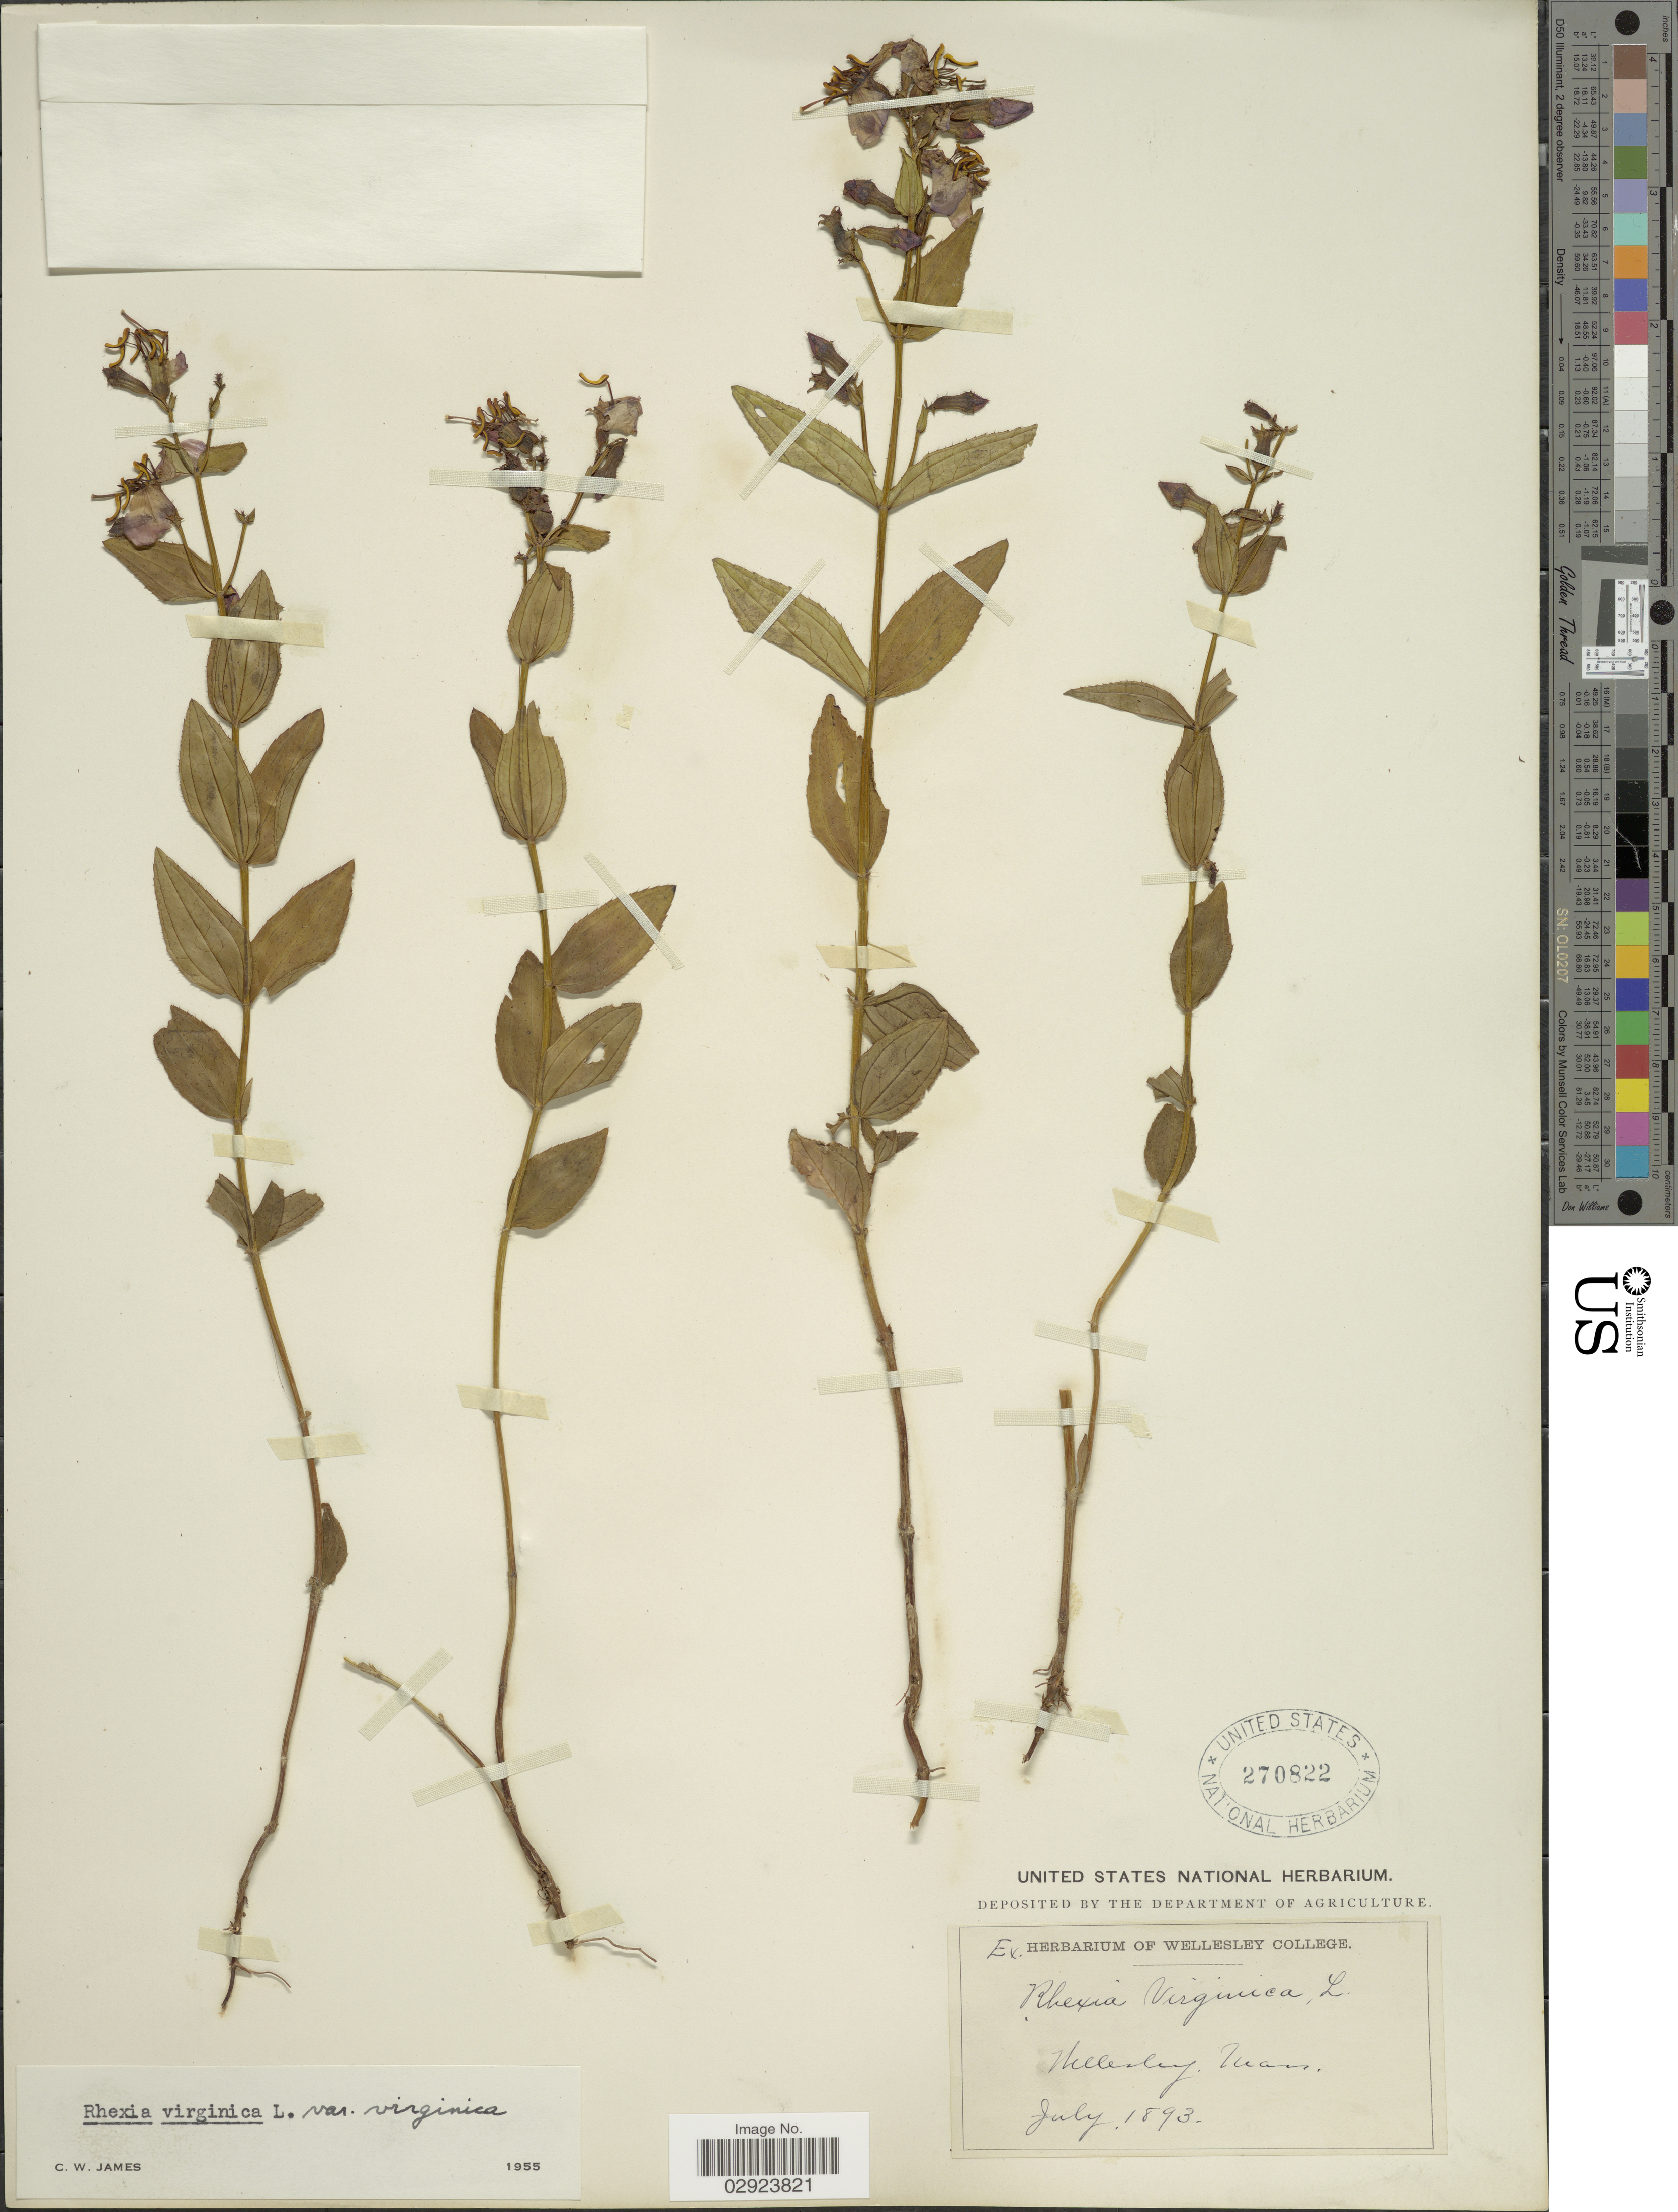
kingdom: Plantae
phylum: Tracheophyta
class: Magnoliopsida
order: Myrtales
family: Melastomataceae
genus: Rhexia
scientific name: Rhexia virginica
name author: L.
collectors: ex herb. Wellesley College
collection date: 1893-07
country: United States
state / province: Massachusetts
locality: Wellesley, Mass.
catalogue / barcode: US 270822